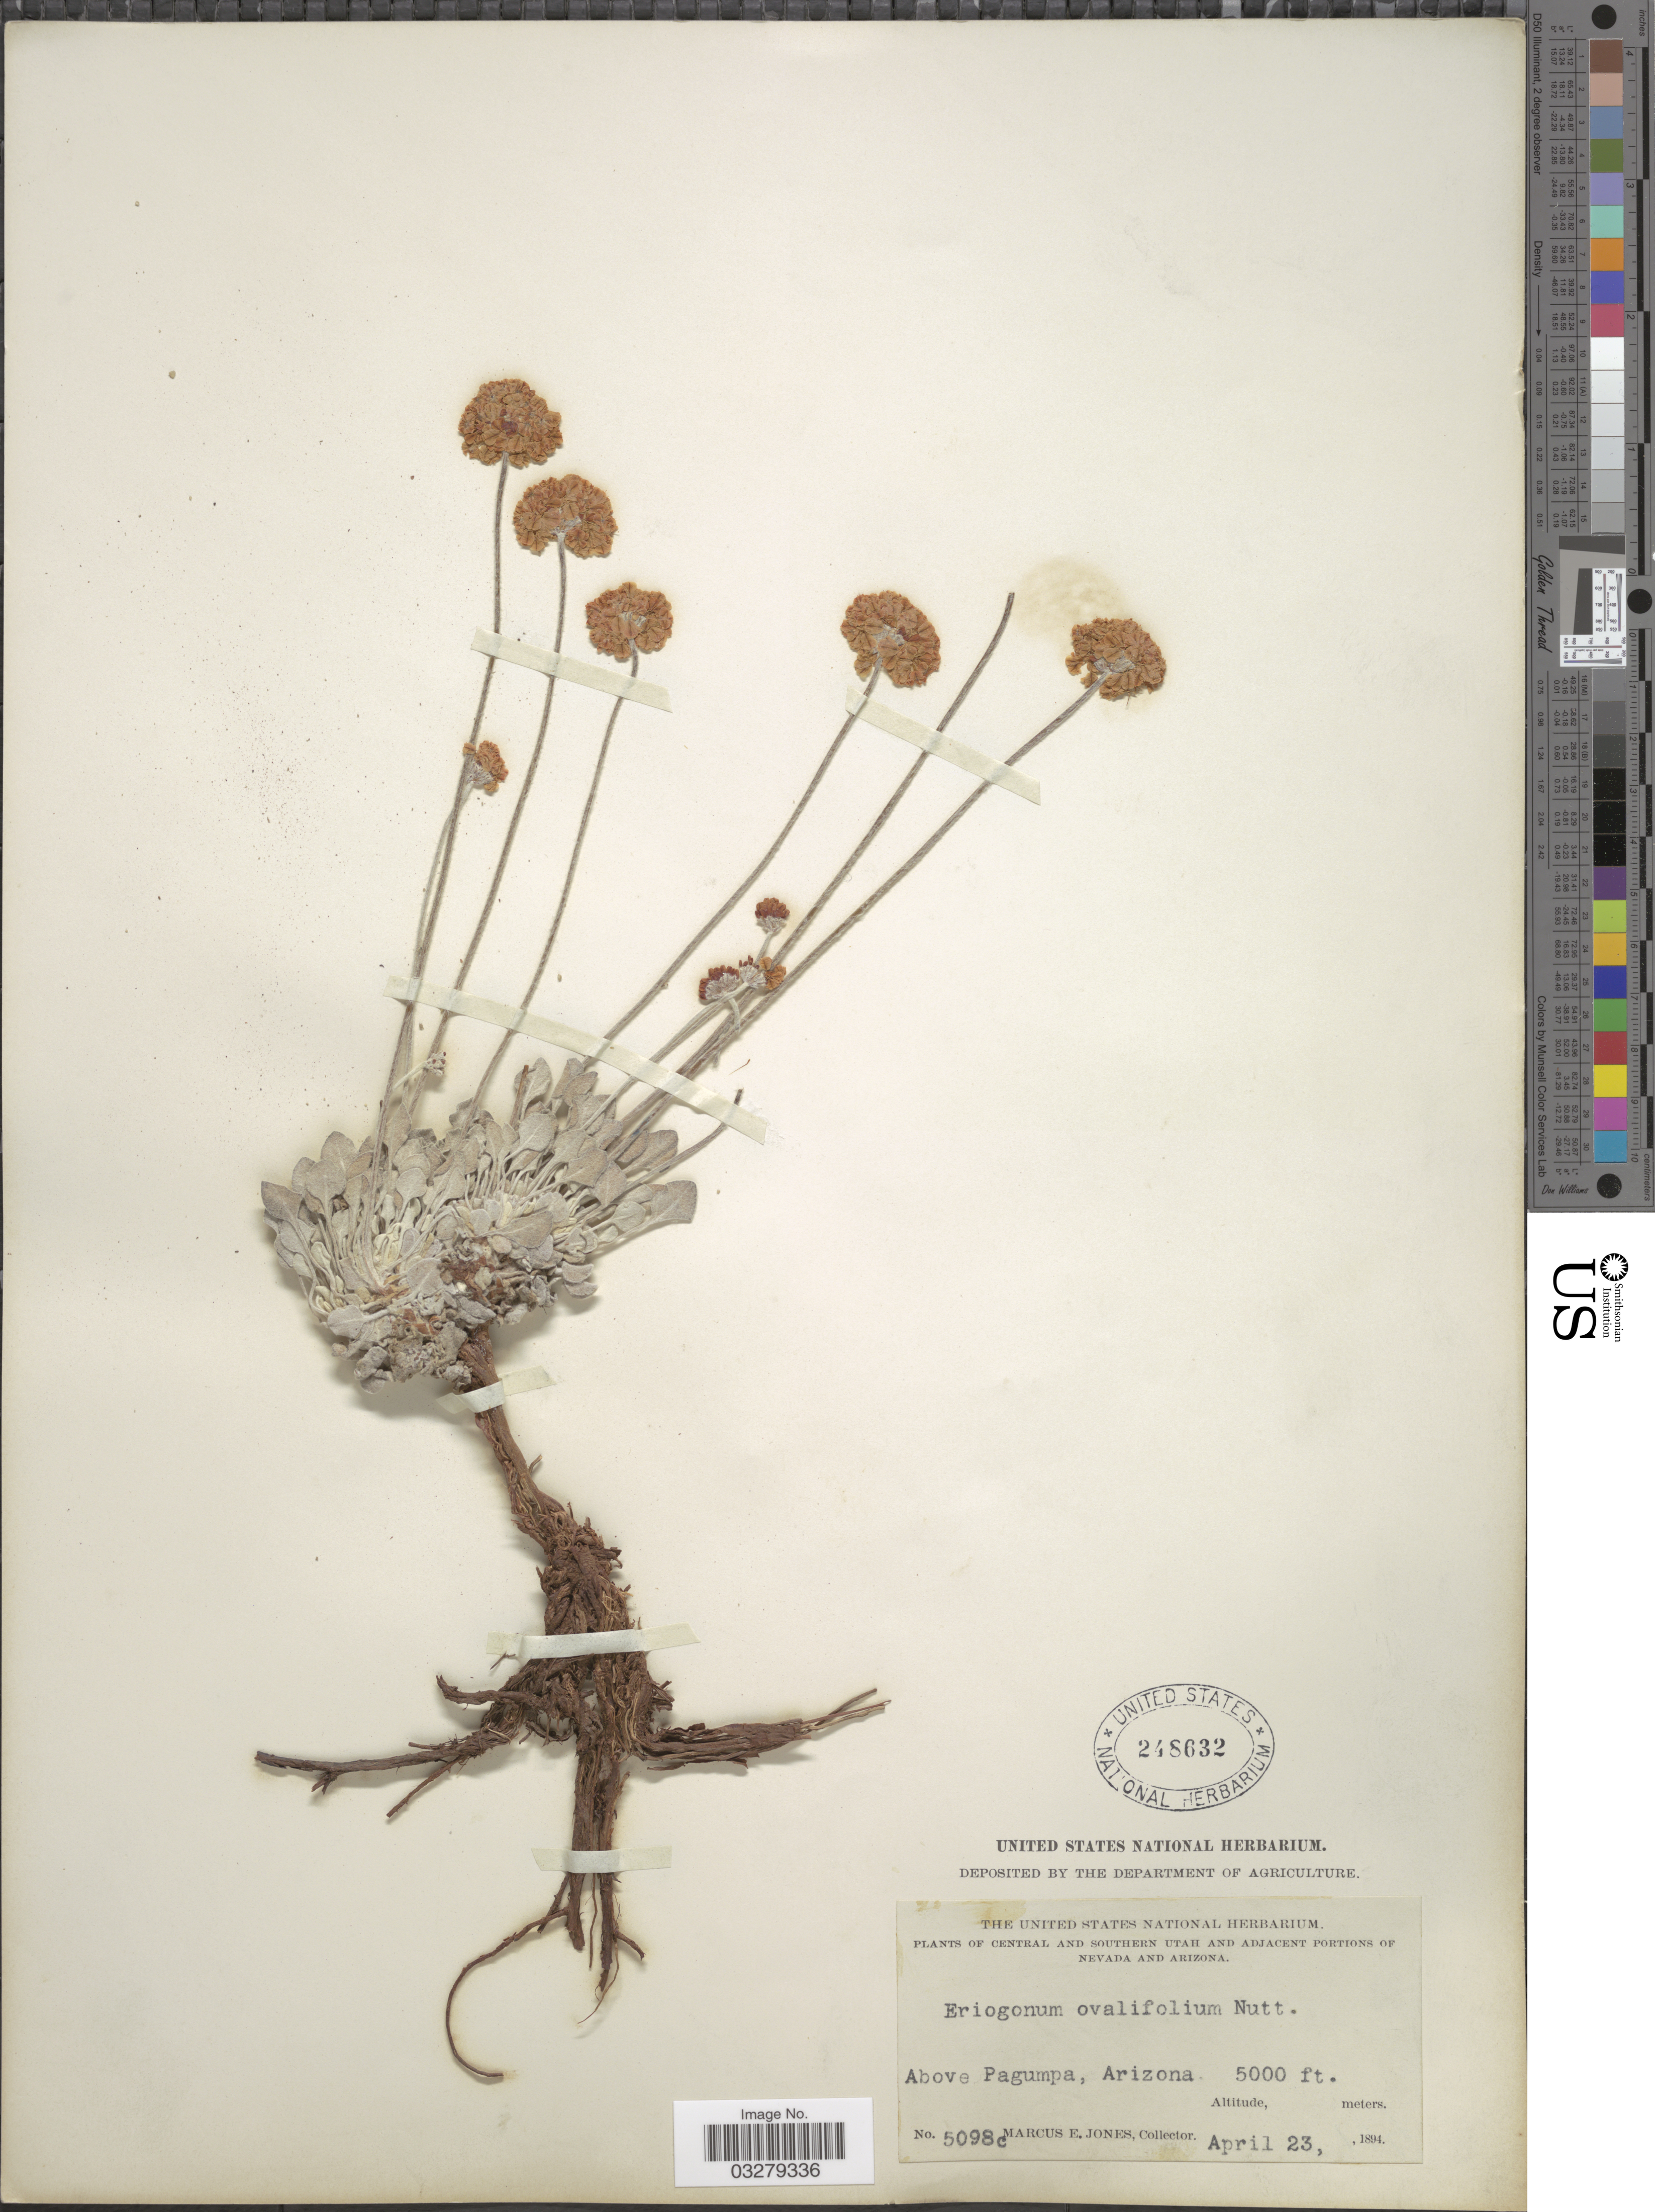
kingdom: Plantae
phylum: Tracheophyta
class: Magnoliopsida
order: Caryophyllales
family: Polygonaceae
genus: Eriogonum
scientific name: Eriogonum ovalifolium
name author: Nutt.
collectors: M. E. Jones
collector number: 5098c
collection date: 1894-04-23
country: United States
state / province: Arizona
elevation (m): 1524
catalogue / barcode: US 248632